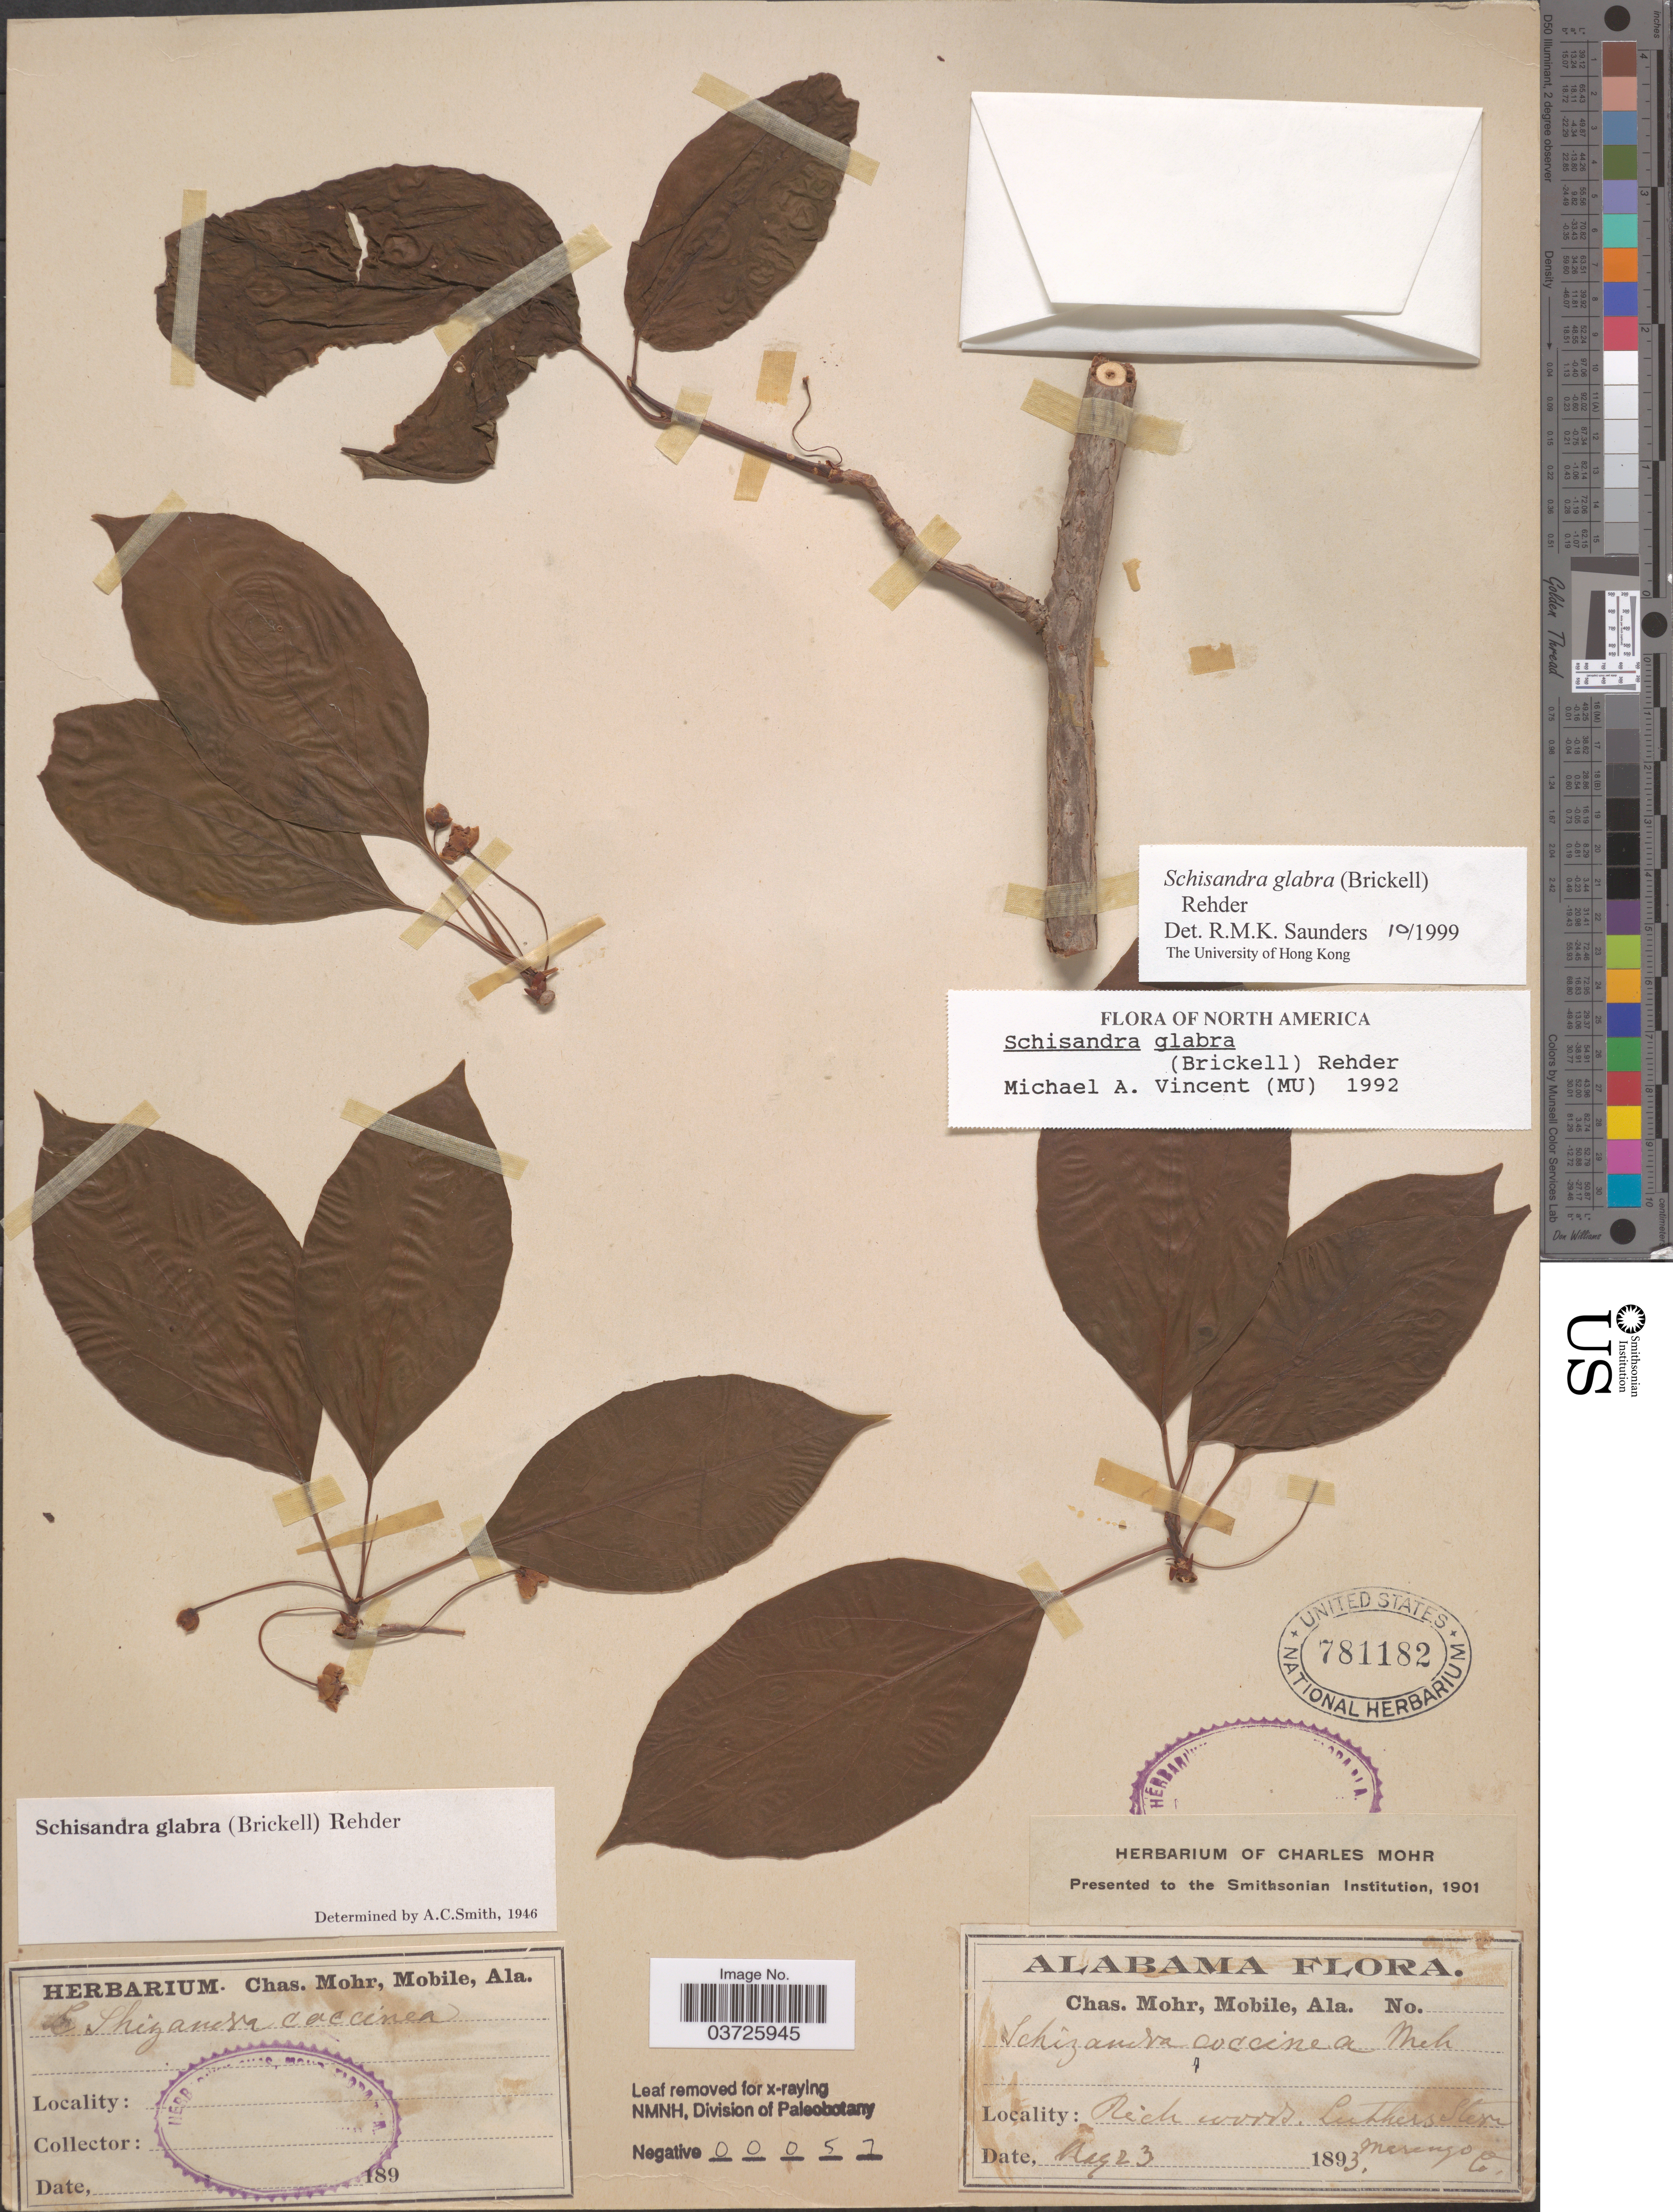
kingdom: Plantae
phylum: Tracheophyta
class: Magnoliopsida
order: Austrobaileyales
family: Schisandraceae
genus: Schisandra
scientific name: Schisandra glabra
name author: (Brickell) Rehder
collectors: Mohr, C. T. (herbarium)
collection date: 1893-05-23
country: United States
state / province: Alabama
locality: Luthers Store. Marengo Co.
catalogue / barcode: US 781182